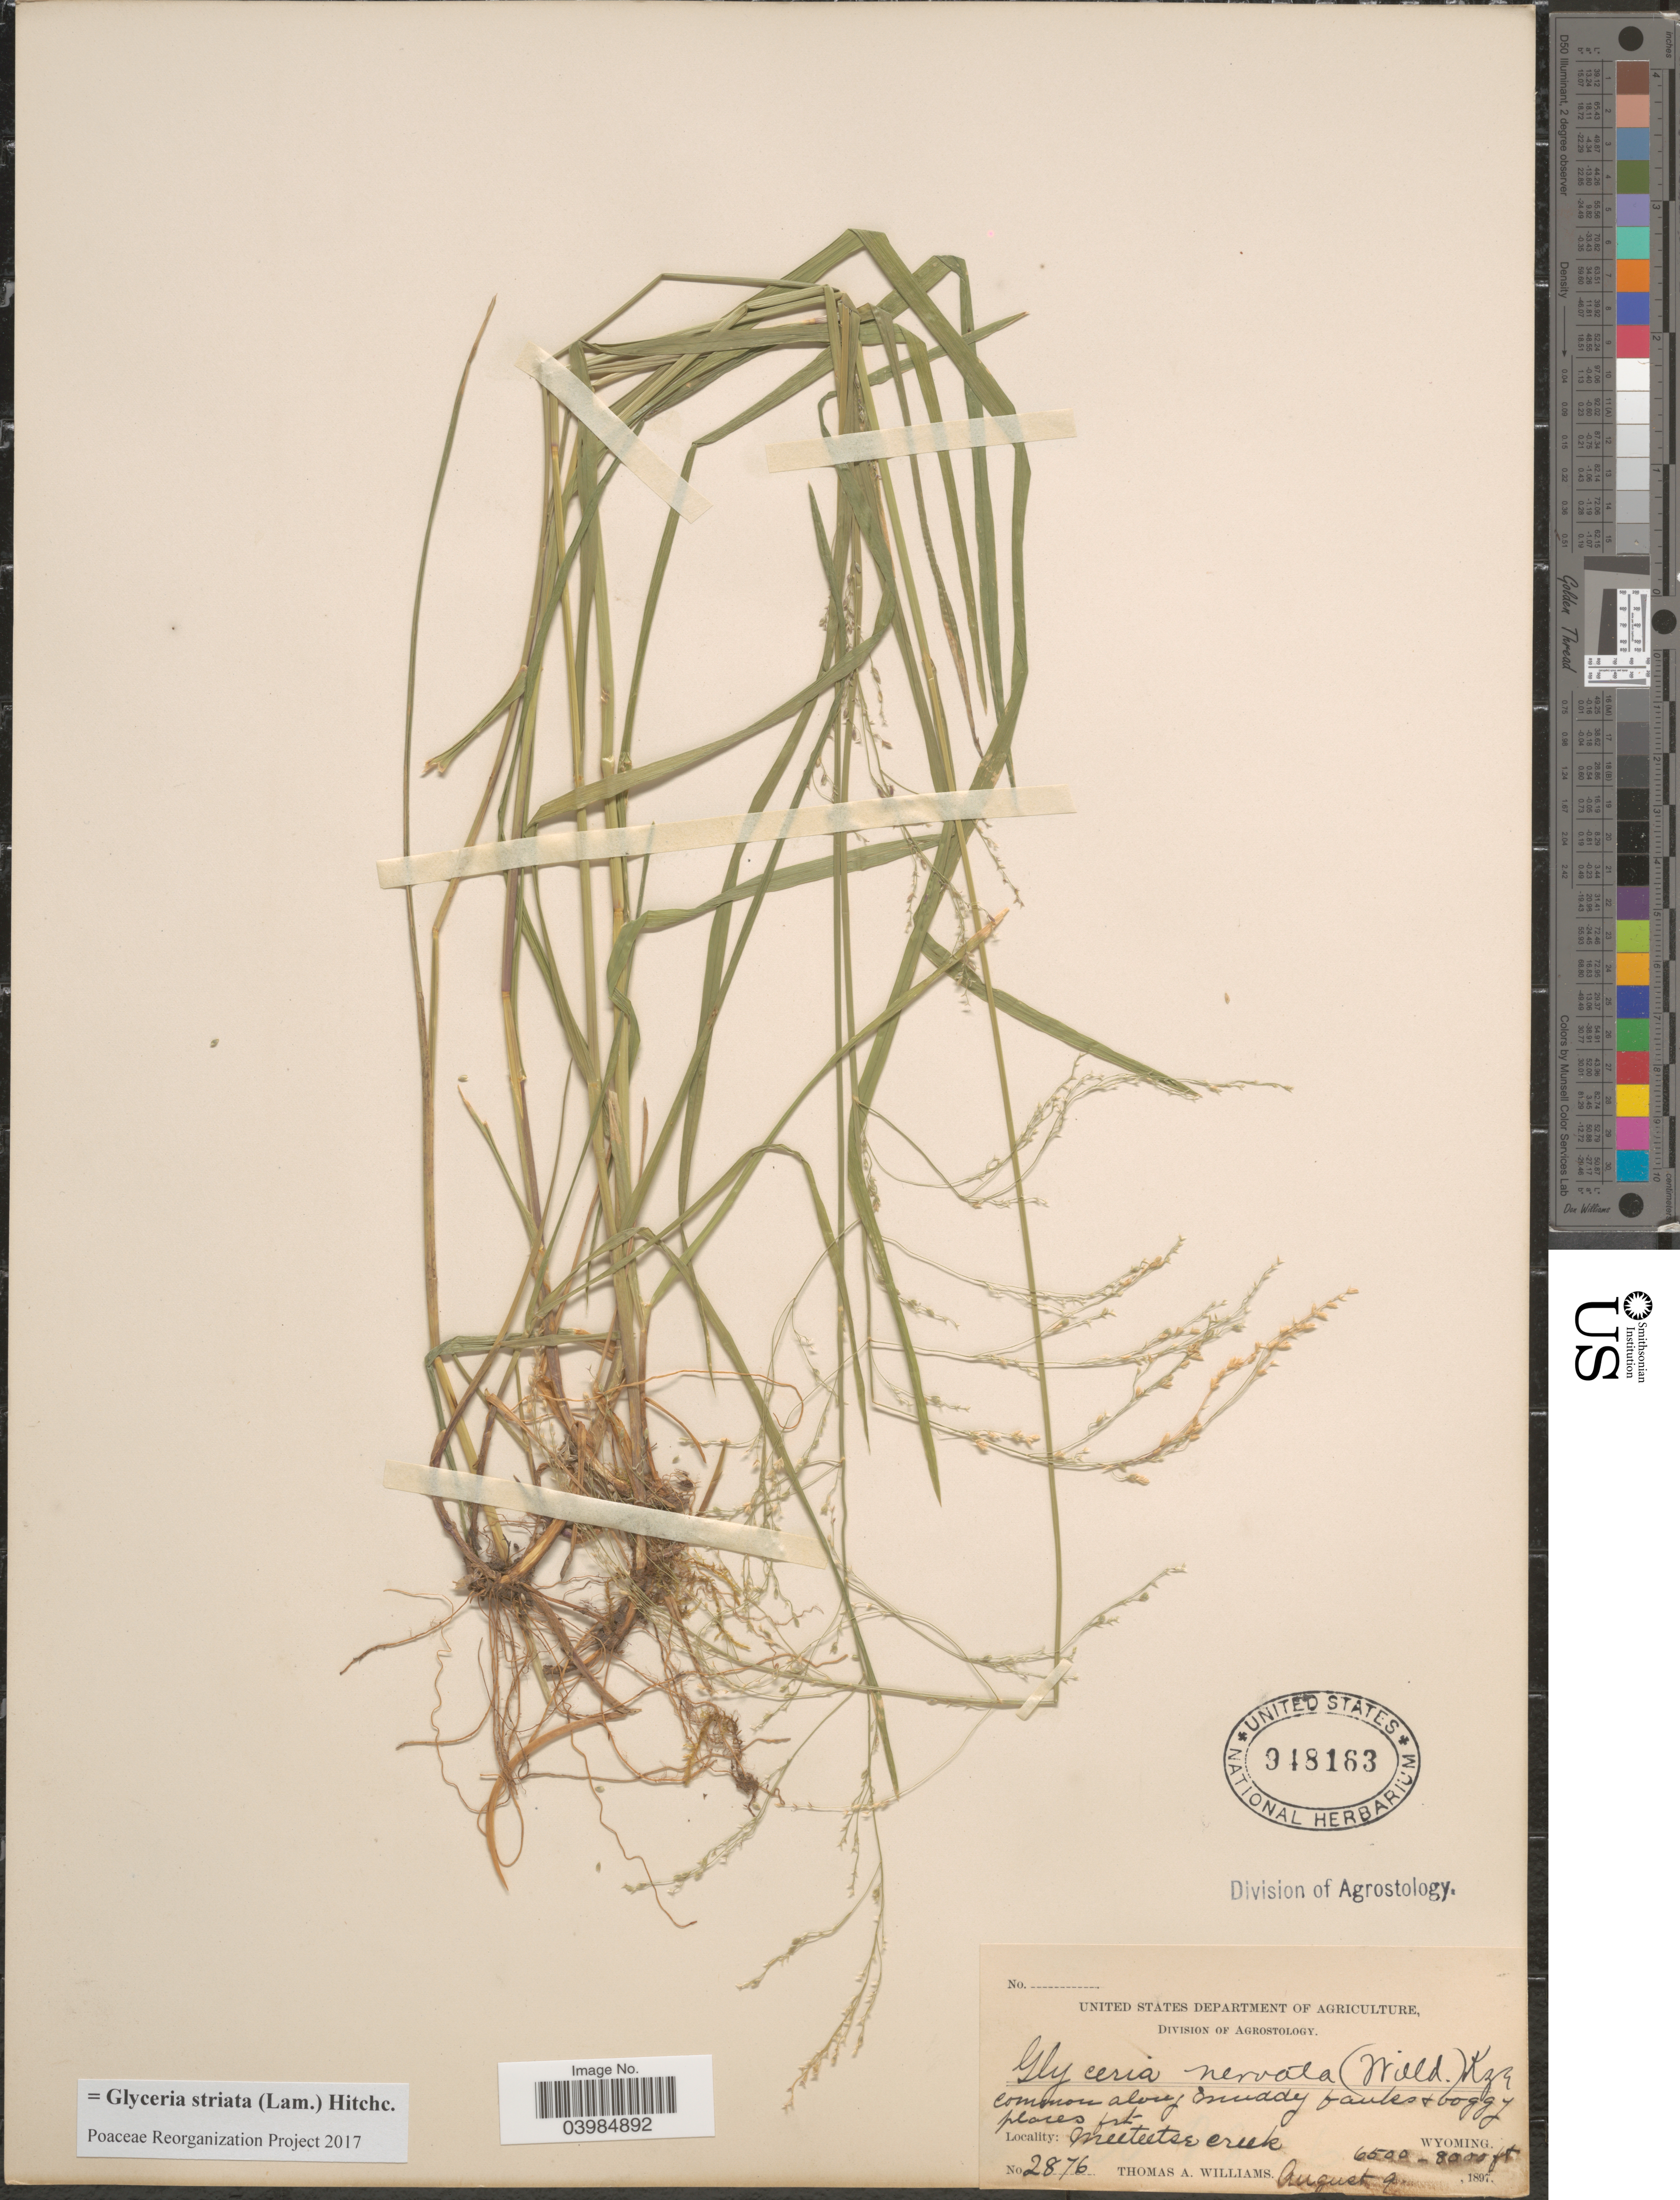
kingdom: Plantae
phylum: Tracheophyta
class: Liliopsida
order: Poales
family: Poaceae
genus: Glyceria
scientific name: Glyceria striata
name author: (Lam.) Hitchc.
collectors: T. A. Williams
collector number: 2876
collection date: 1897-08-09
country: United States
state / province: Wyoming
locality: Meeteetse creek.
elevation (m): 1981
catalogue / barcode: US 948163